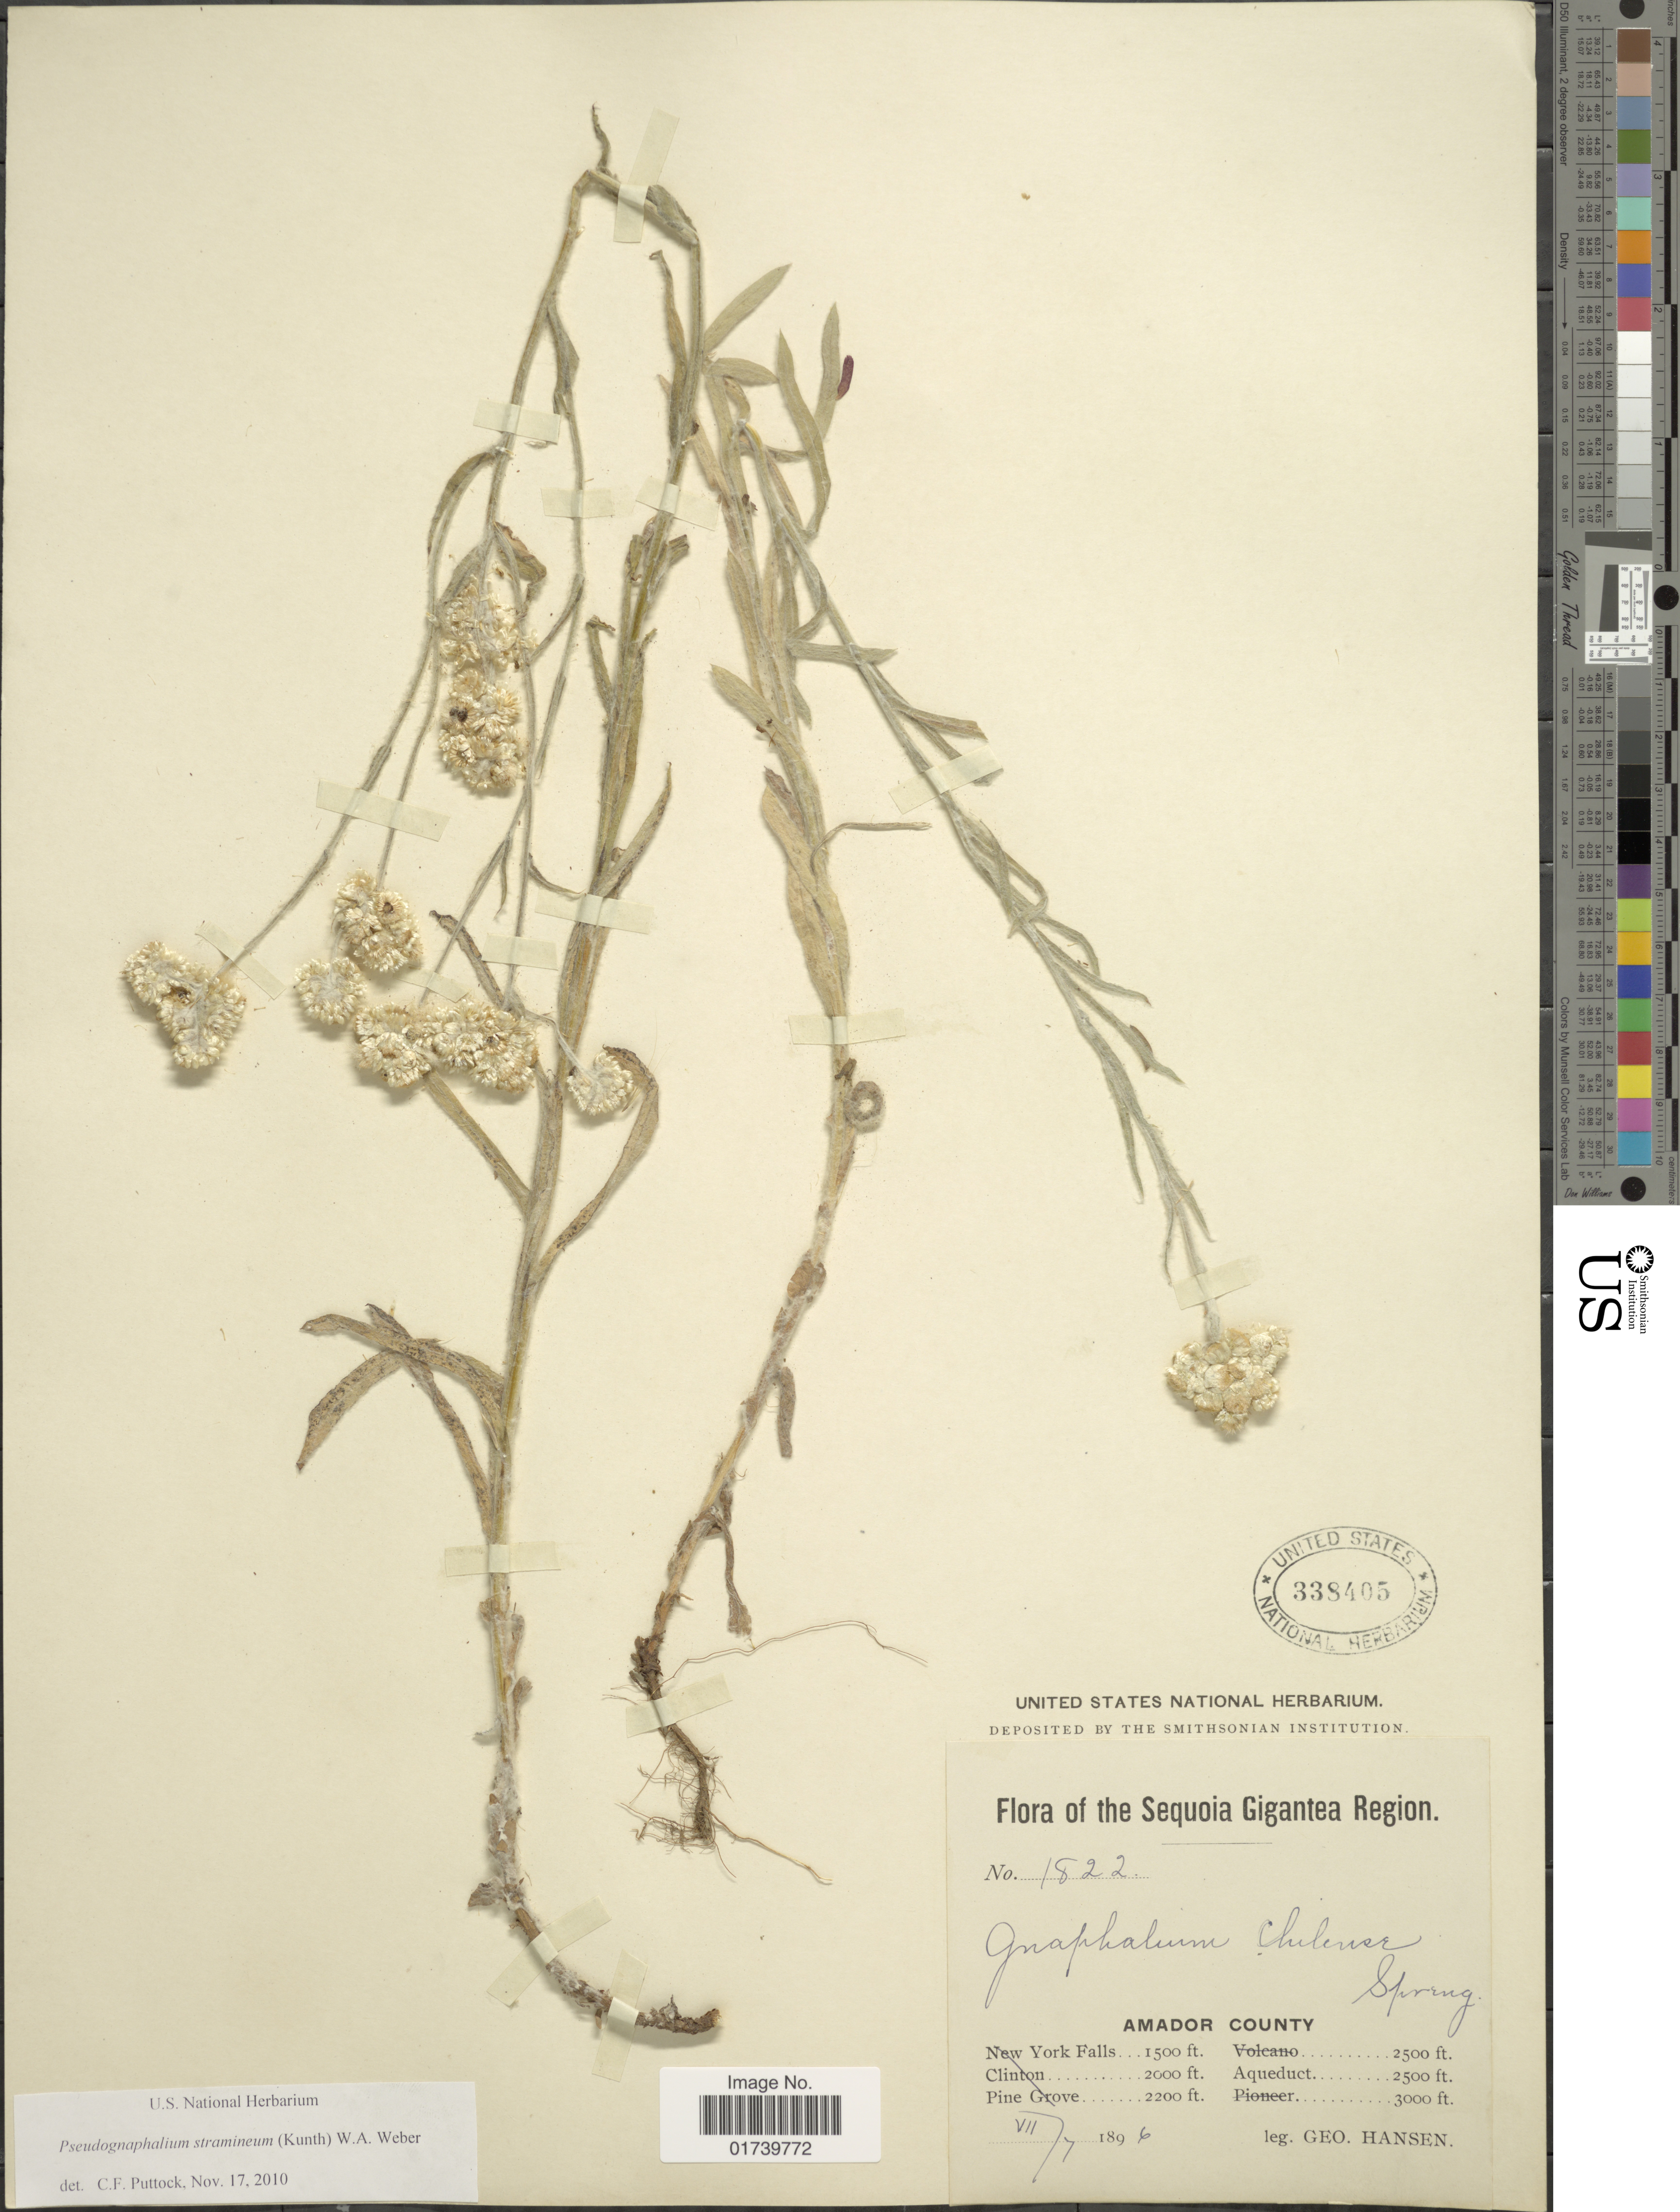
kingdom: Plantae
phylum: Tracheophyta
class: Magnoliopsida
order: Asterales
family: Asteraceae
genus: Pseudognaphalium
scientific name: Pseudognaphalium stramineum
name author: (Kunth) Anderb.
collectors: G. Hansen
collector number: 1822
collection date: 1896-07-07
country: United States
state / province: California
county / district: Amador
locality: Sequoia Gigantea Region. Amador County. Aqueduct.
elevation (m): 762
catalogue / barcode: US 338405